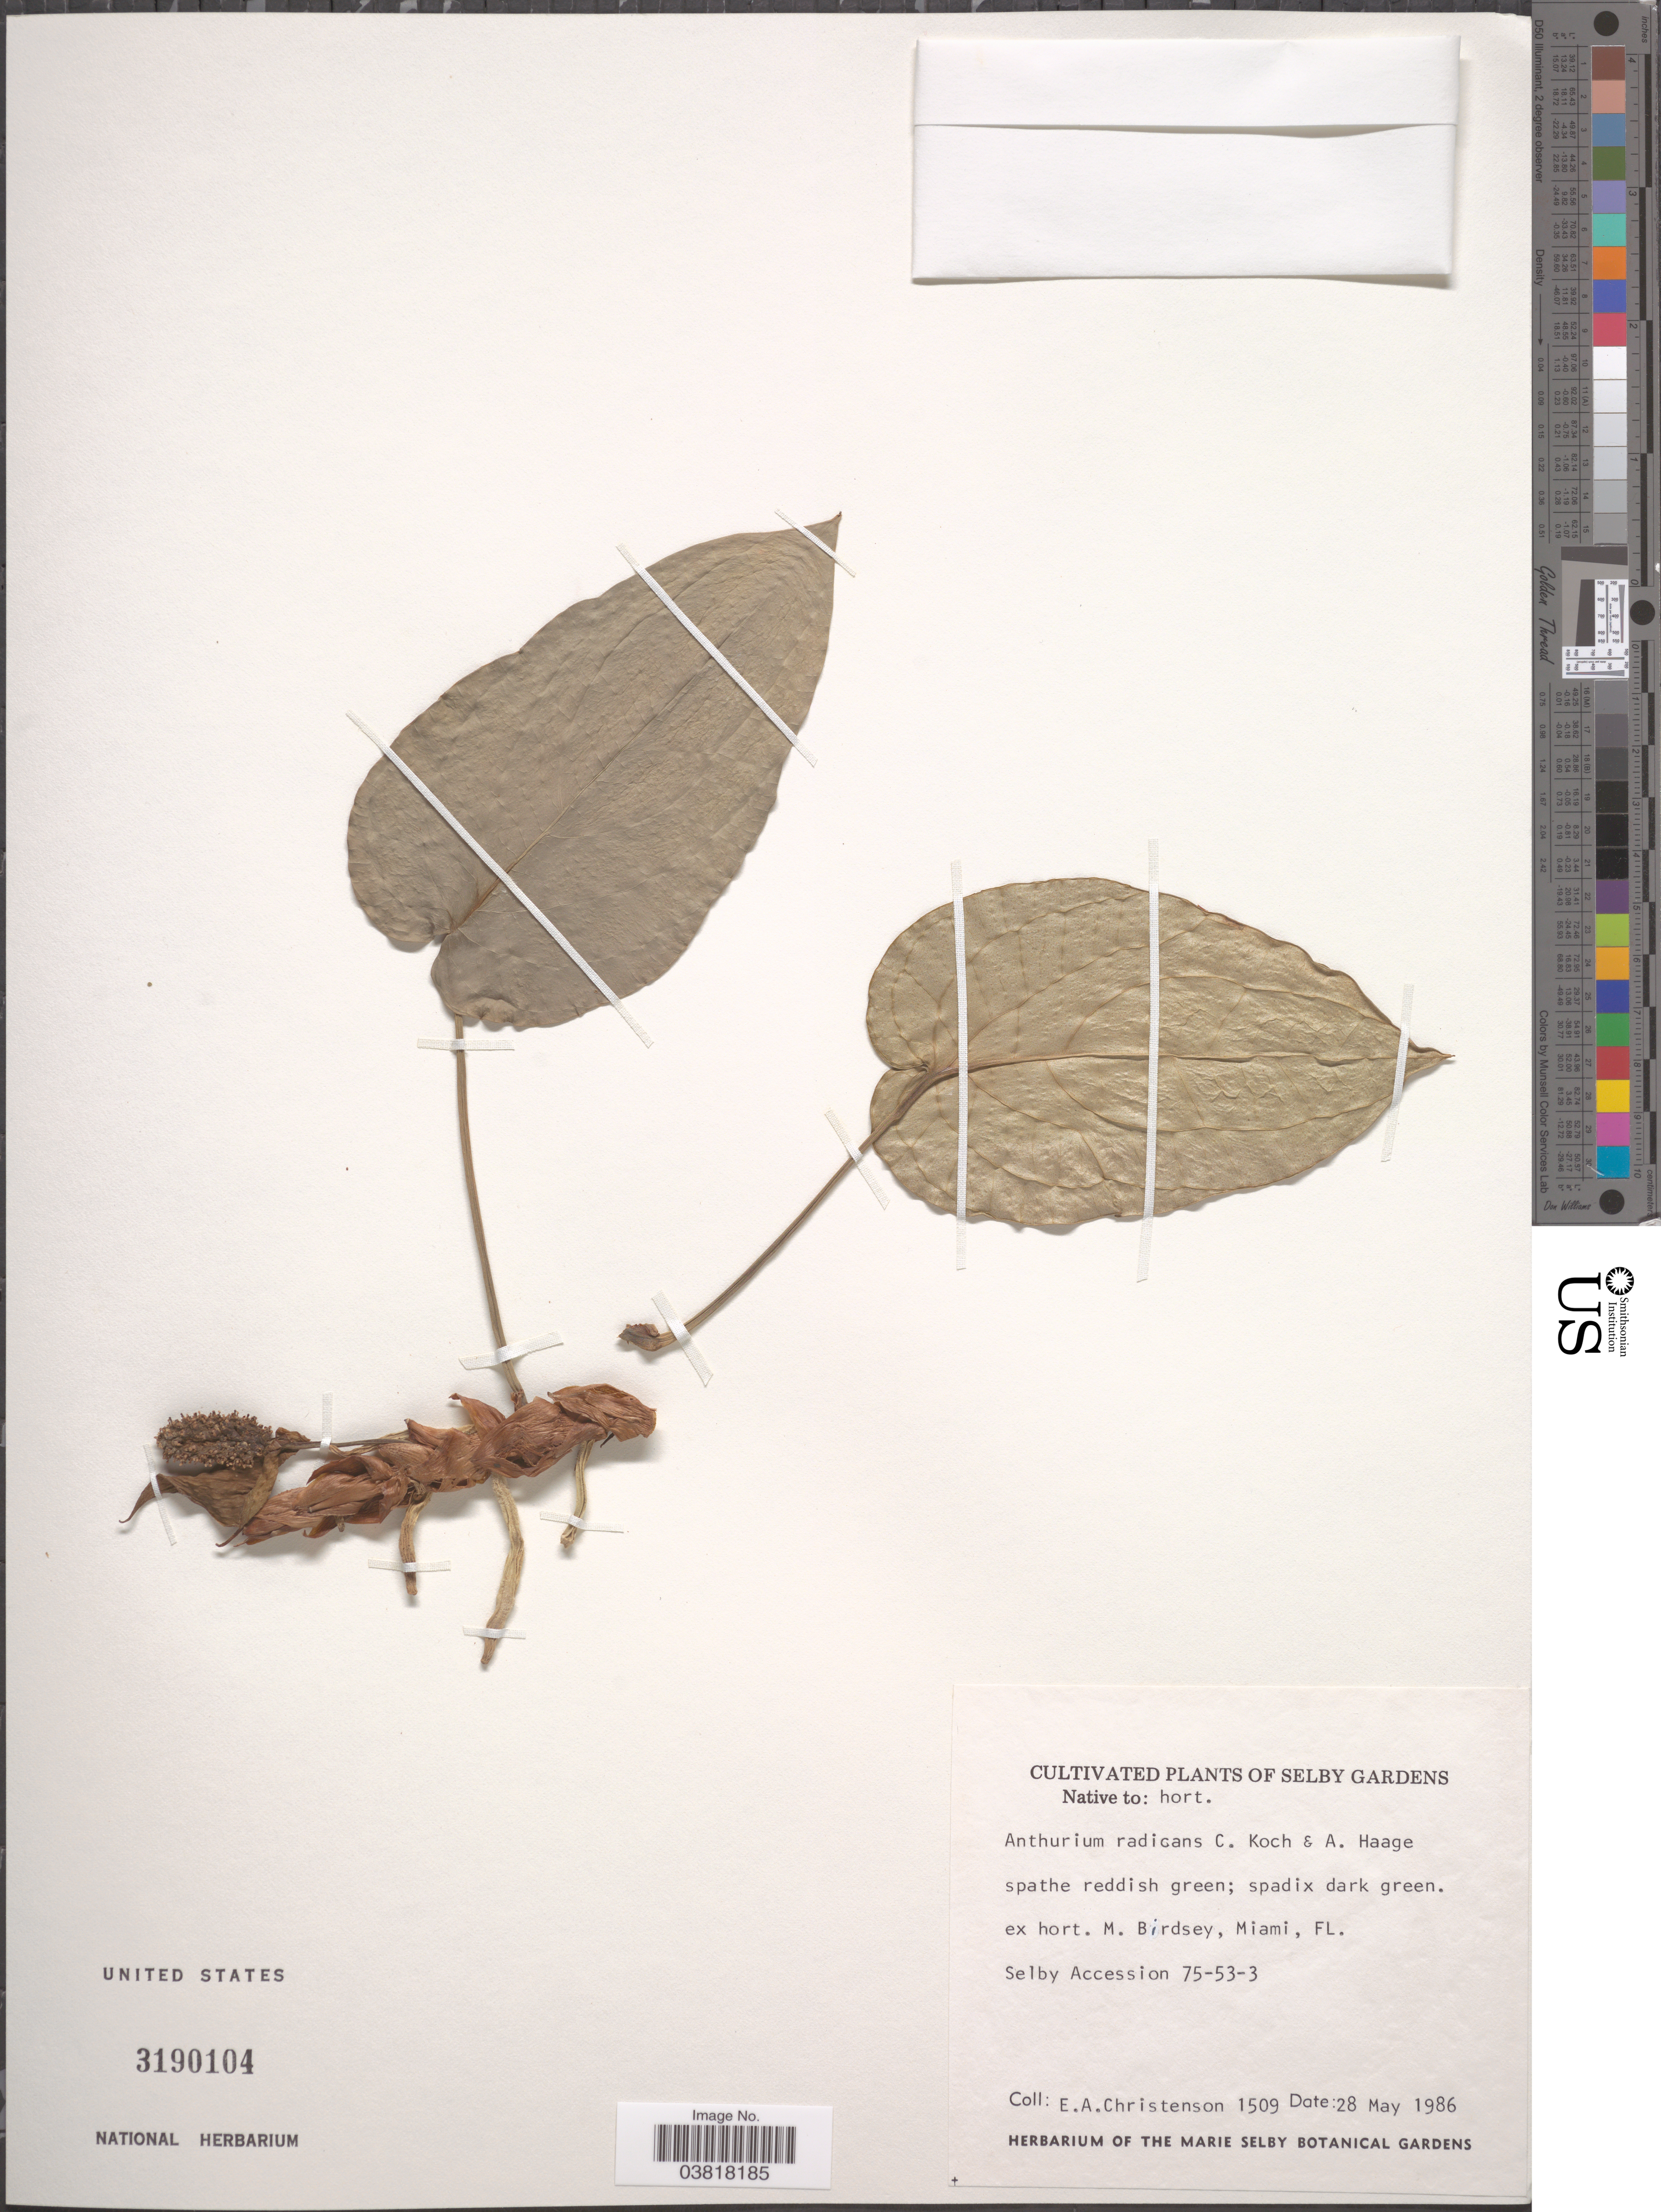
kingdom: Plantae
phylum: Tracheophyta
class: Liliopsida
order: Alismatales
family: Araceae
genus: Anthurium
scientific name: Anthurium radicans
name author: K. Koch & Haage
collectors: E. A. Christenson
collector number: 1509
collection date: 1986-05-28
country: United States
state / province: Florida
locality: Selby Gardens. Ex hort. M. Birdsey, Miami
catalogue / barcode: US 3190104